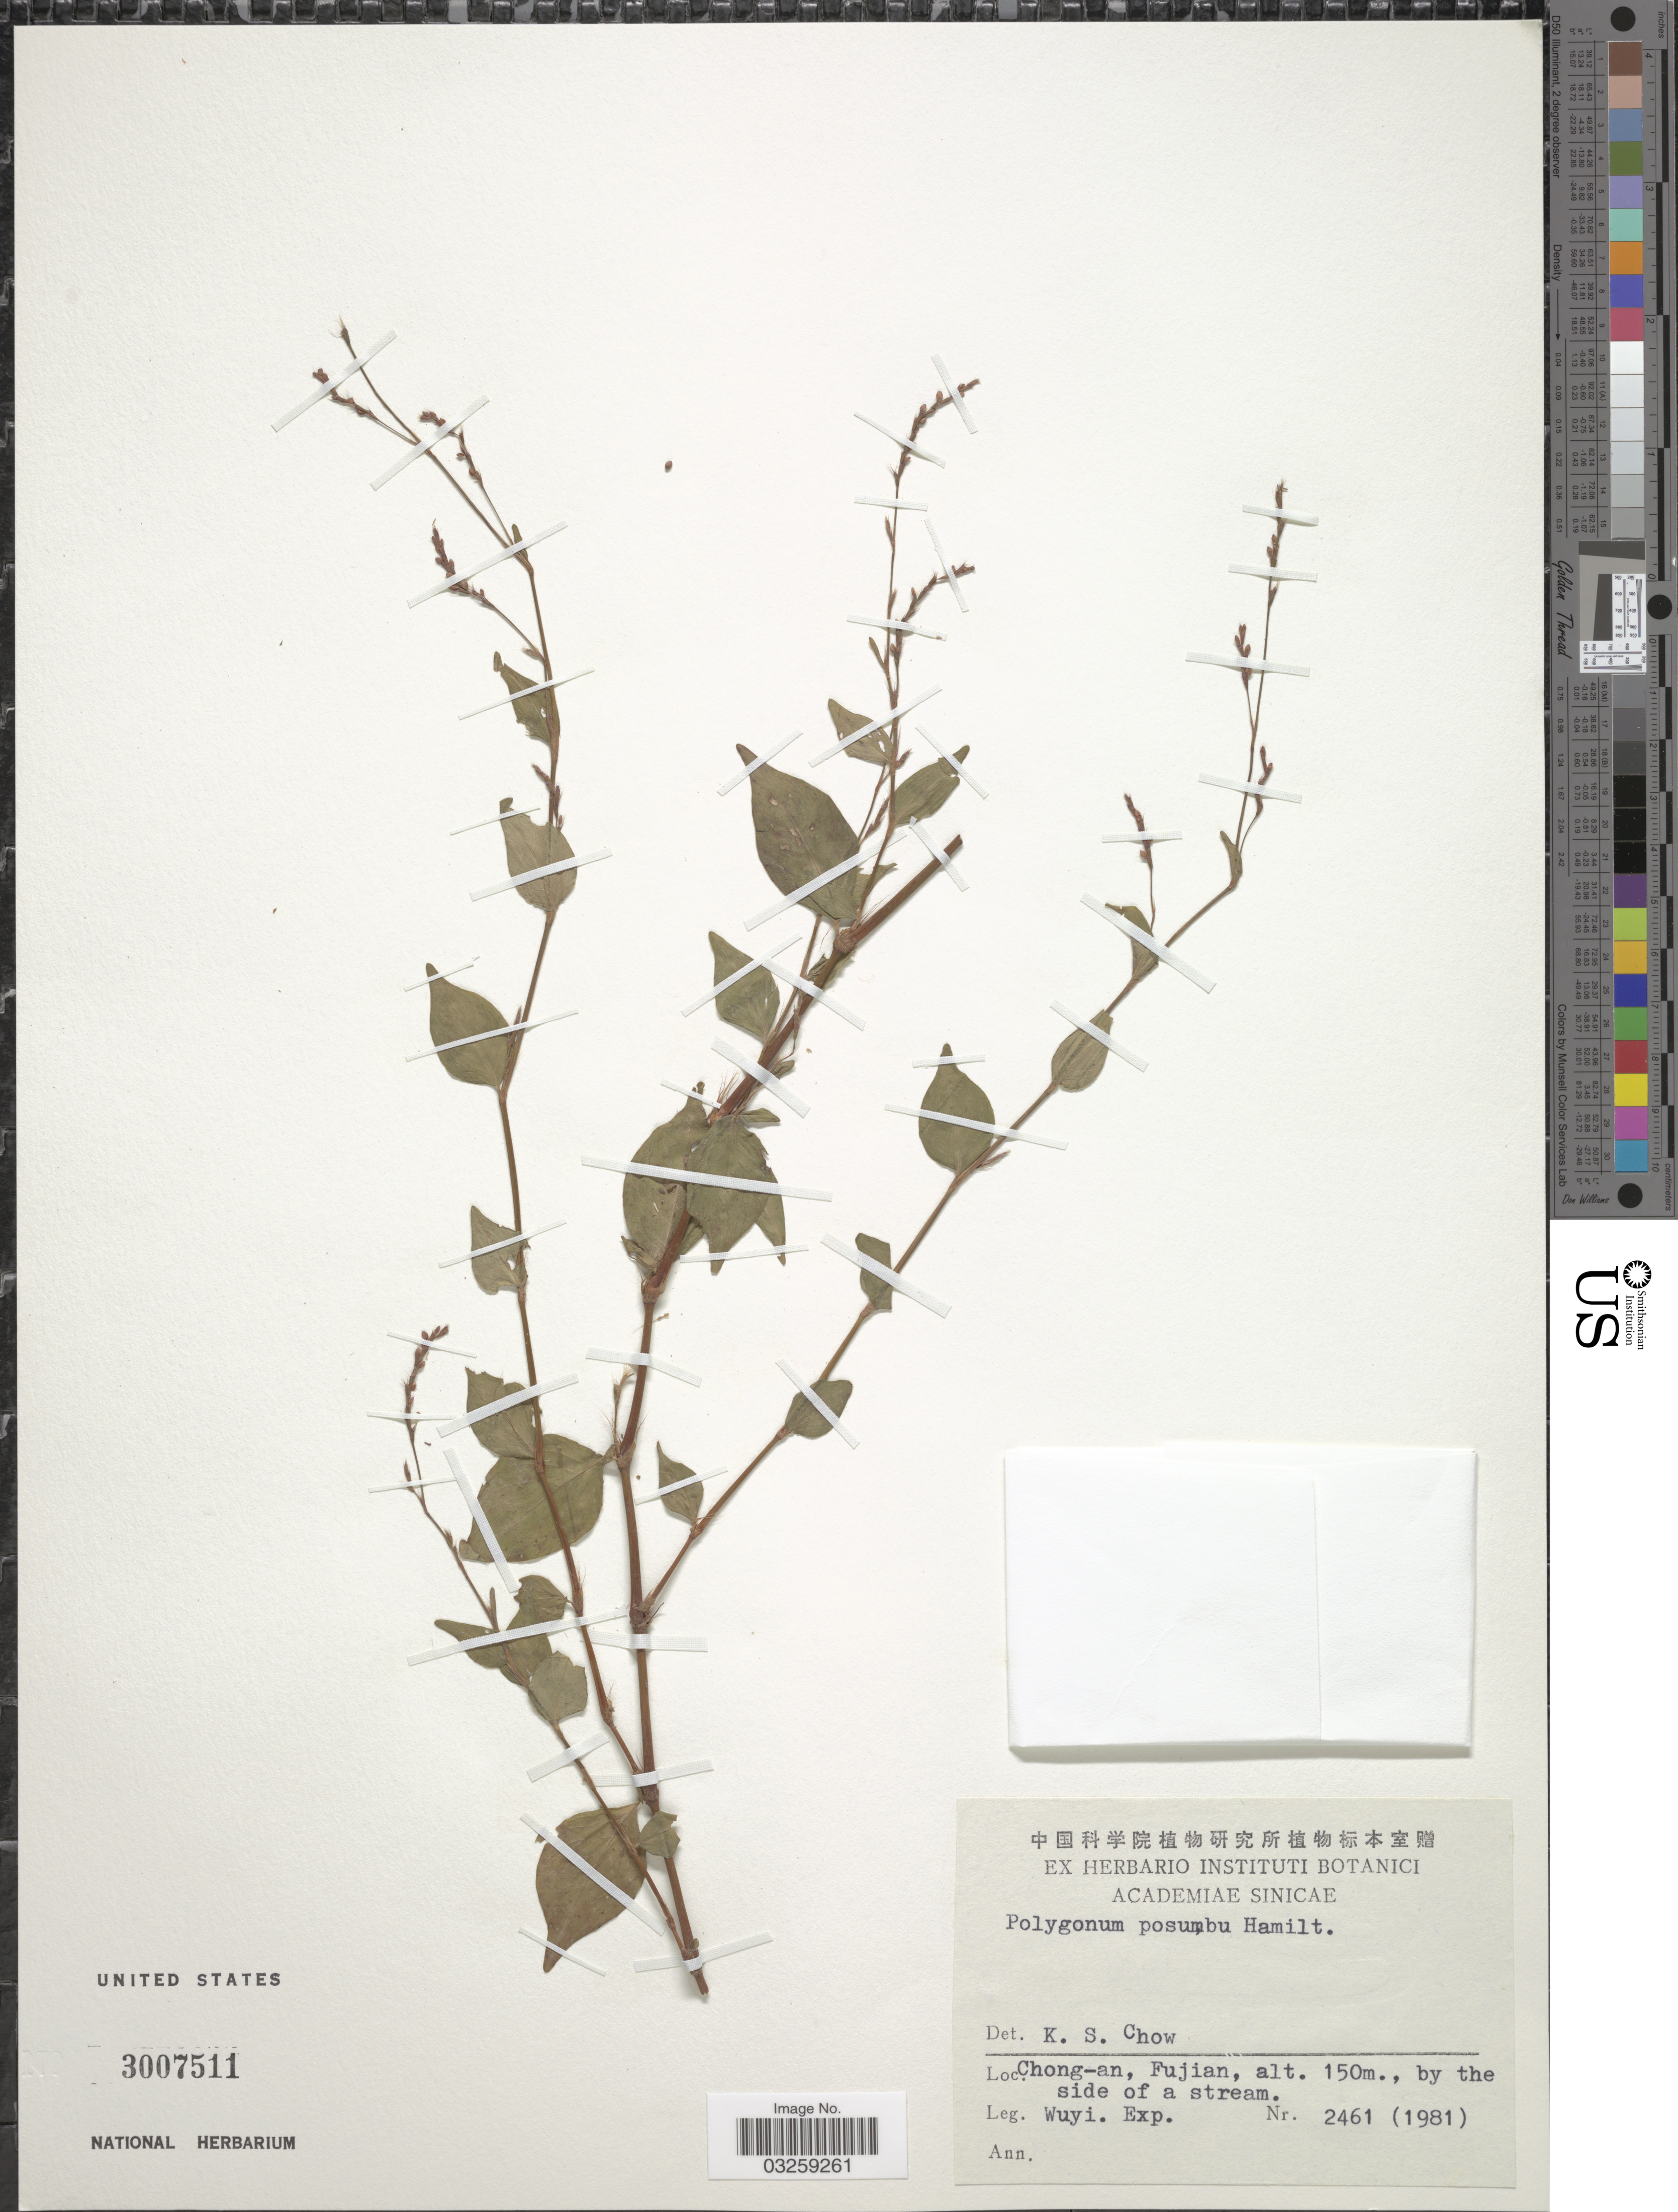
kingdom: Plantae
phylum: Tracheophyta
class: Magnoliopsida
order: Caryophyllales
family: Polygonaceae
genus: Polygonum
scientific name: Polygonum posumbu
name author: Buch.-Ham. ex D. Don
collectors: Wuyi. Exped.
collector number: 2461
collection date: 1981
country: China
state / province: Fujian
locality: Chong-an, Fujian.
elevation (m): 150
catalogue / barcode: US 3007511